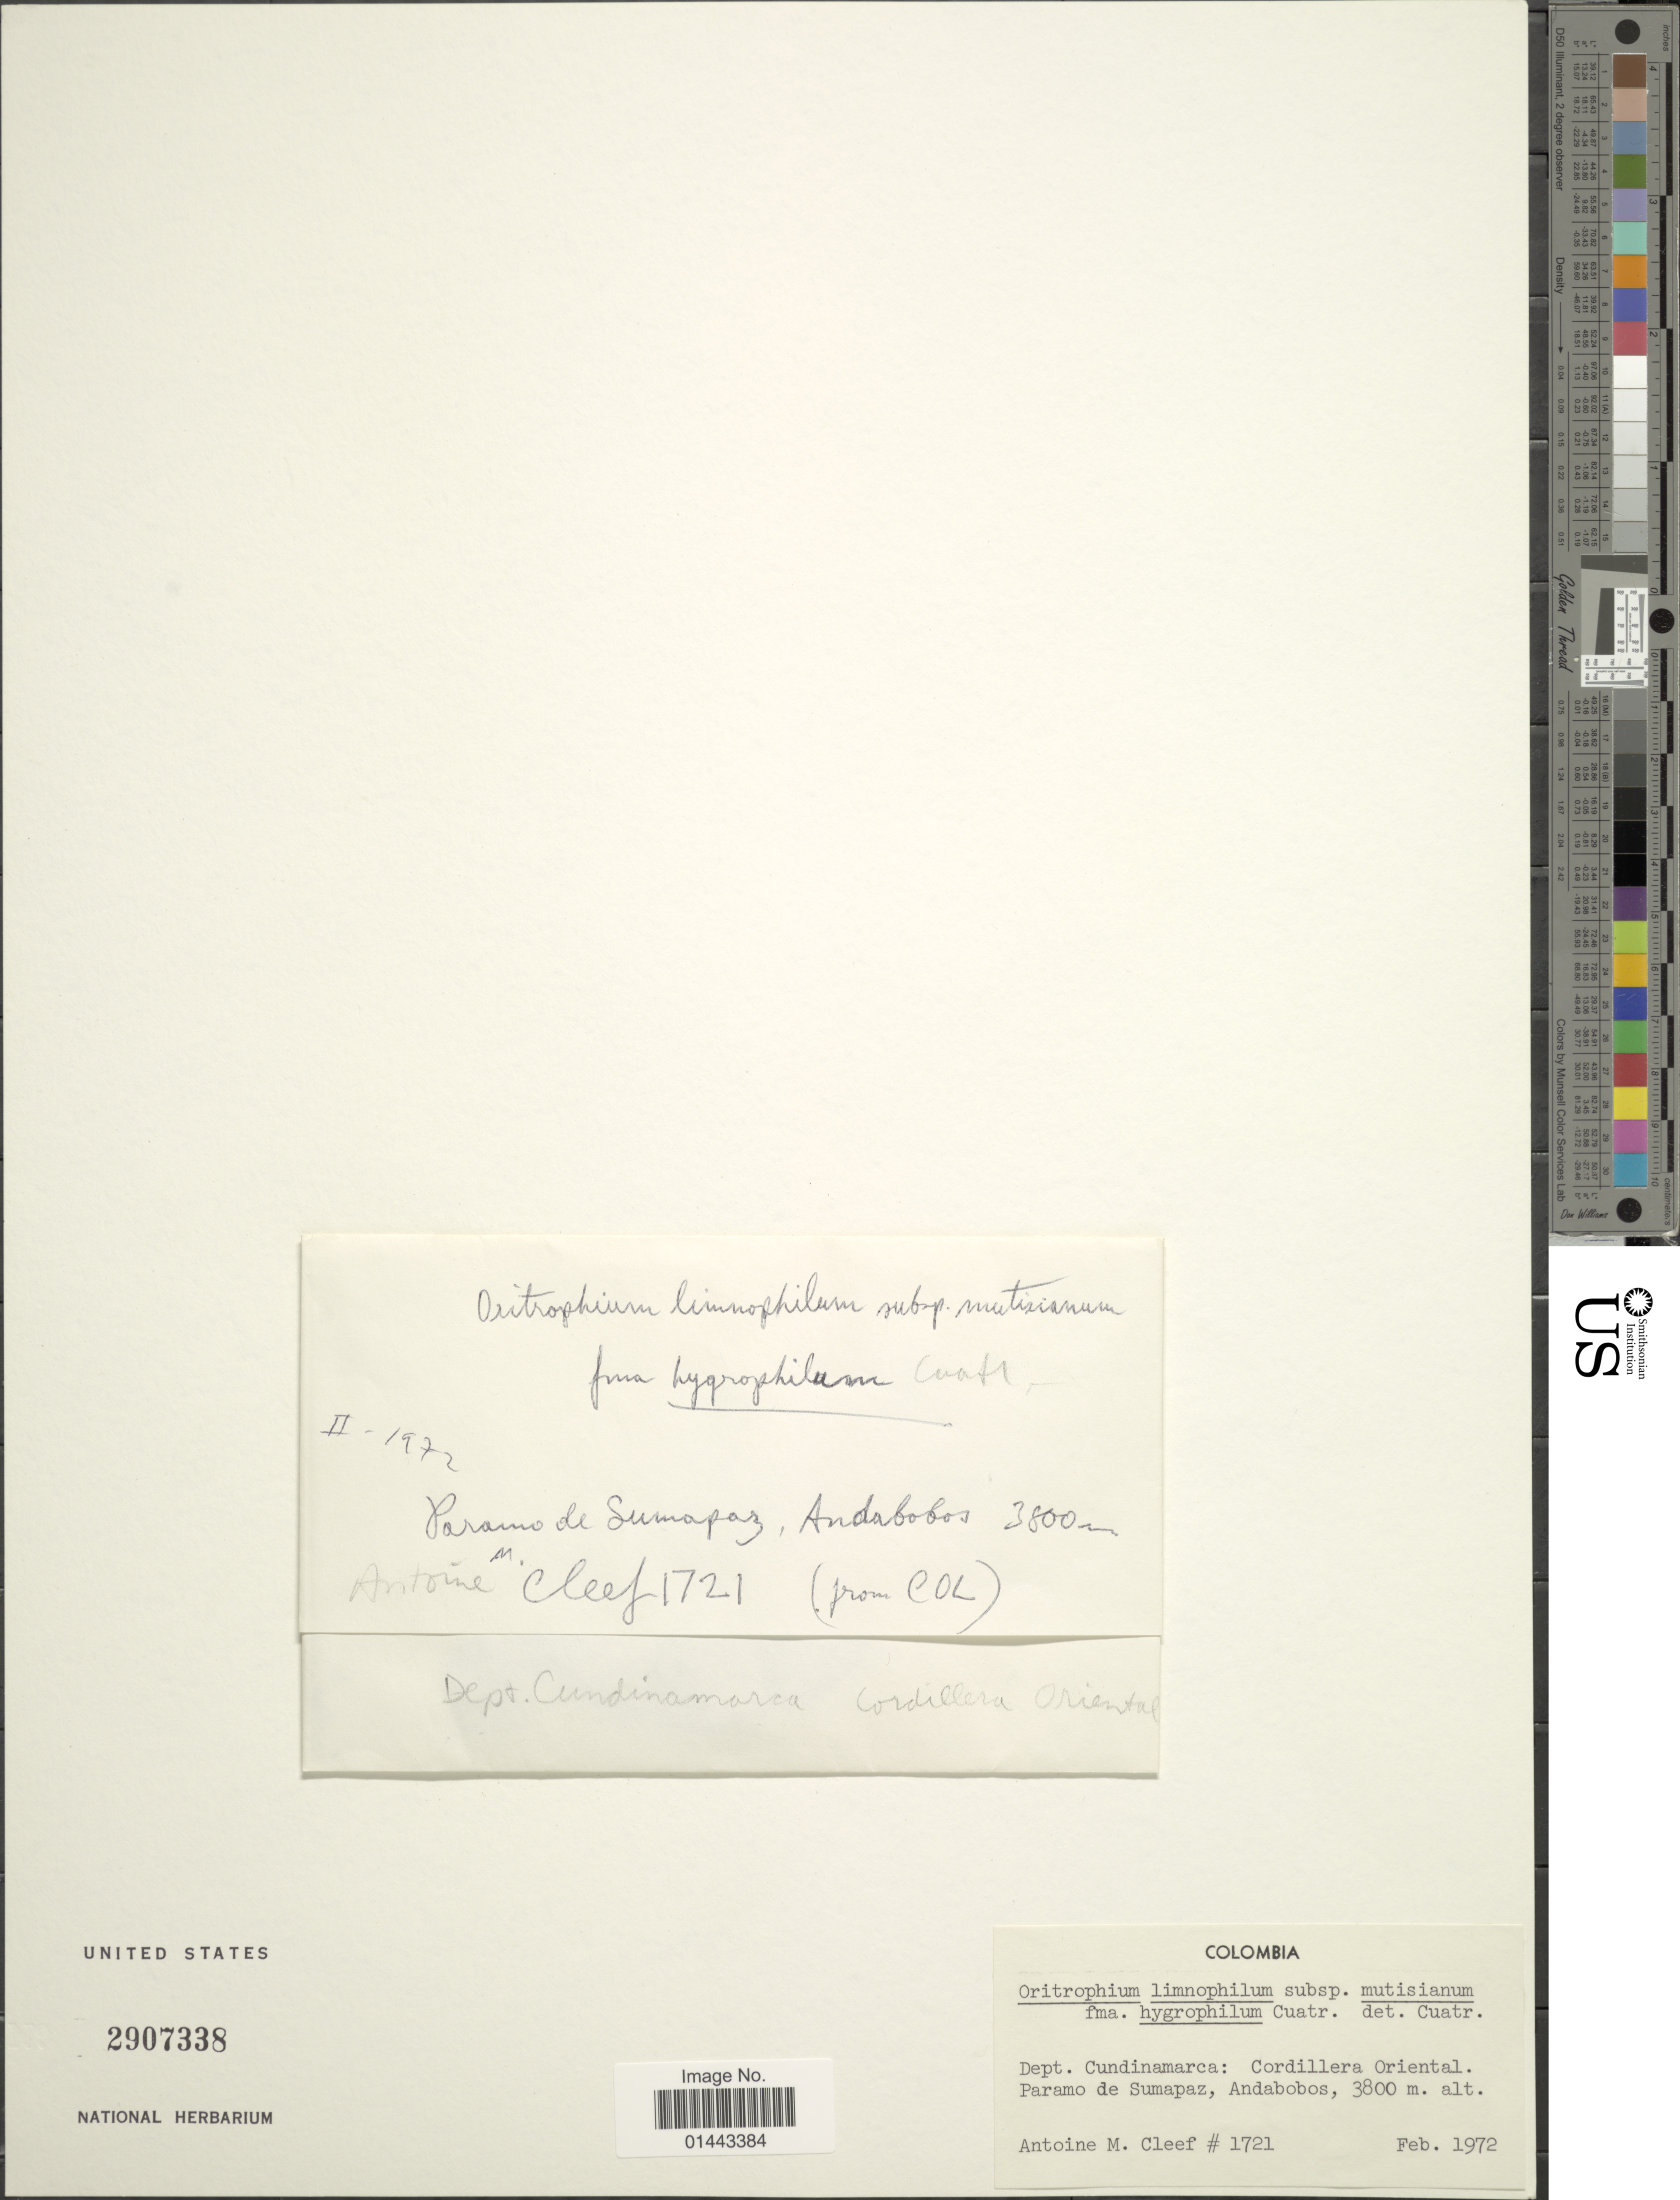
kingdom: Plantae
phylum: Tracheophyta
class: Magnoliopsida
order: Asterales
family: Asteraceae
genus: Oritrophium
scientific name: Oritrophium limnophilum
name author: (Sch. Bip.) Cuatrec.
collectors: A. M. Cleef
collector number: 1721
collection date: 1972-02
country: Colombia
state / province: Cundinamarca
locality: Cordillera Oriental, Paramos de Sumapaz, Andabobos.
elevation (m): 3800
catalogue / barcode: US 2907338